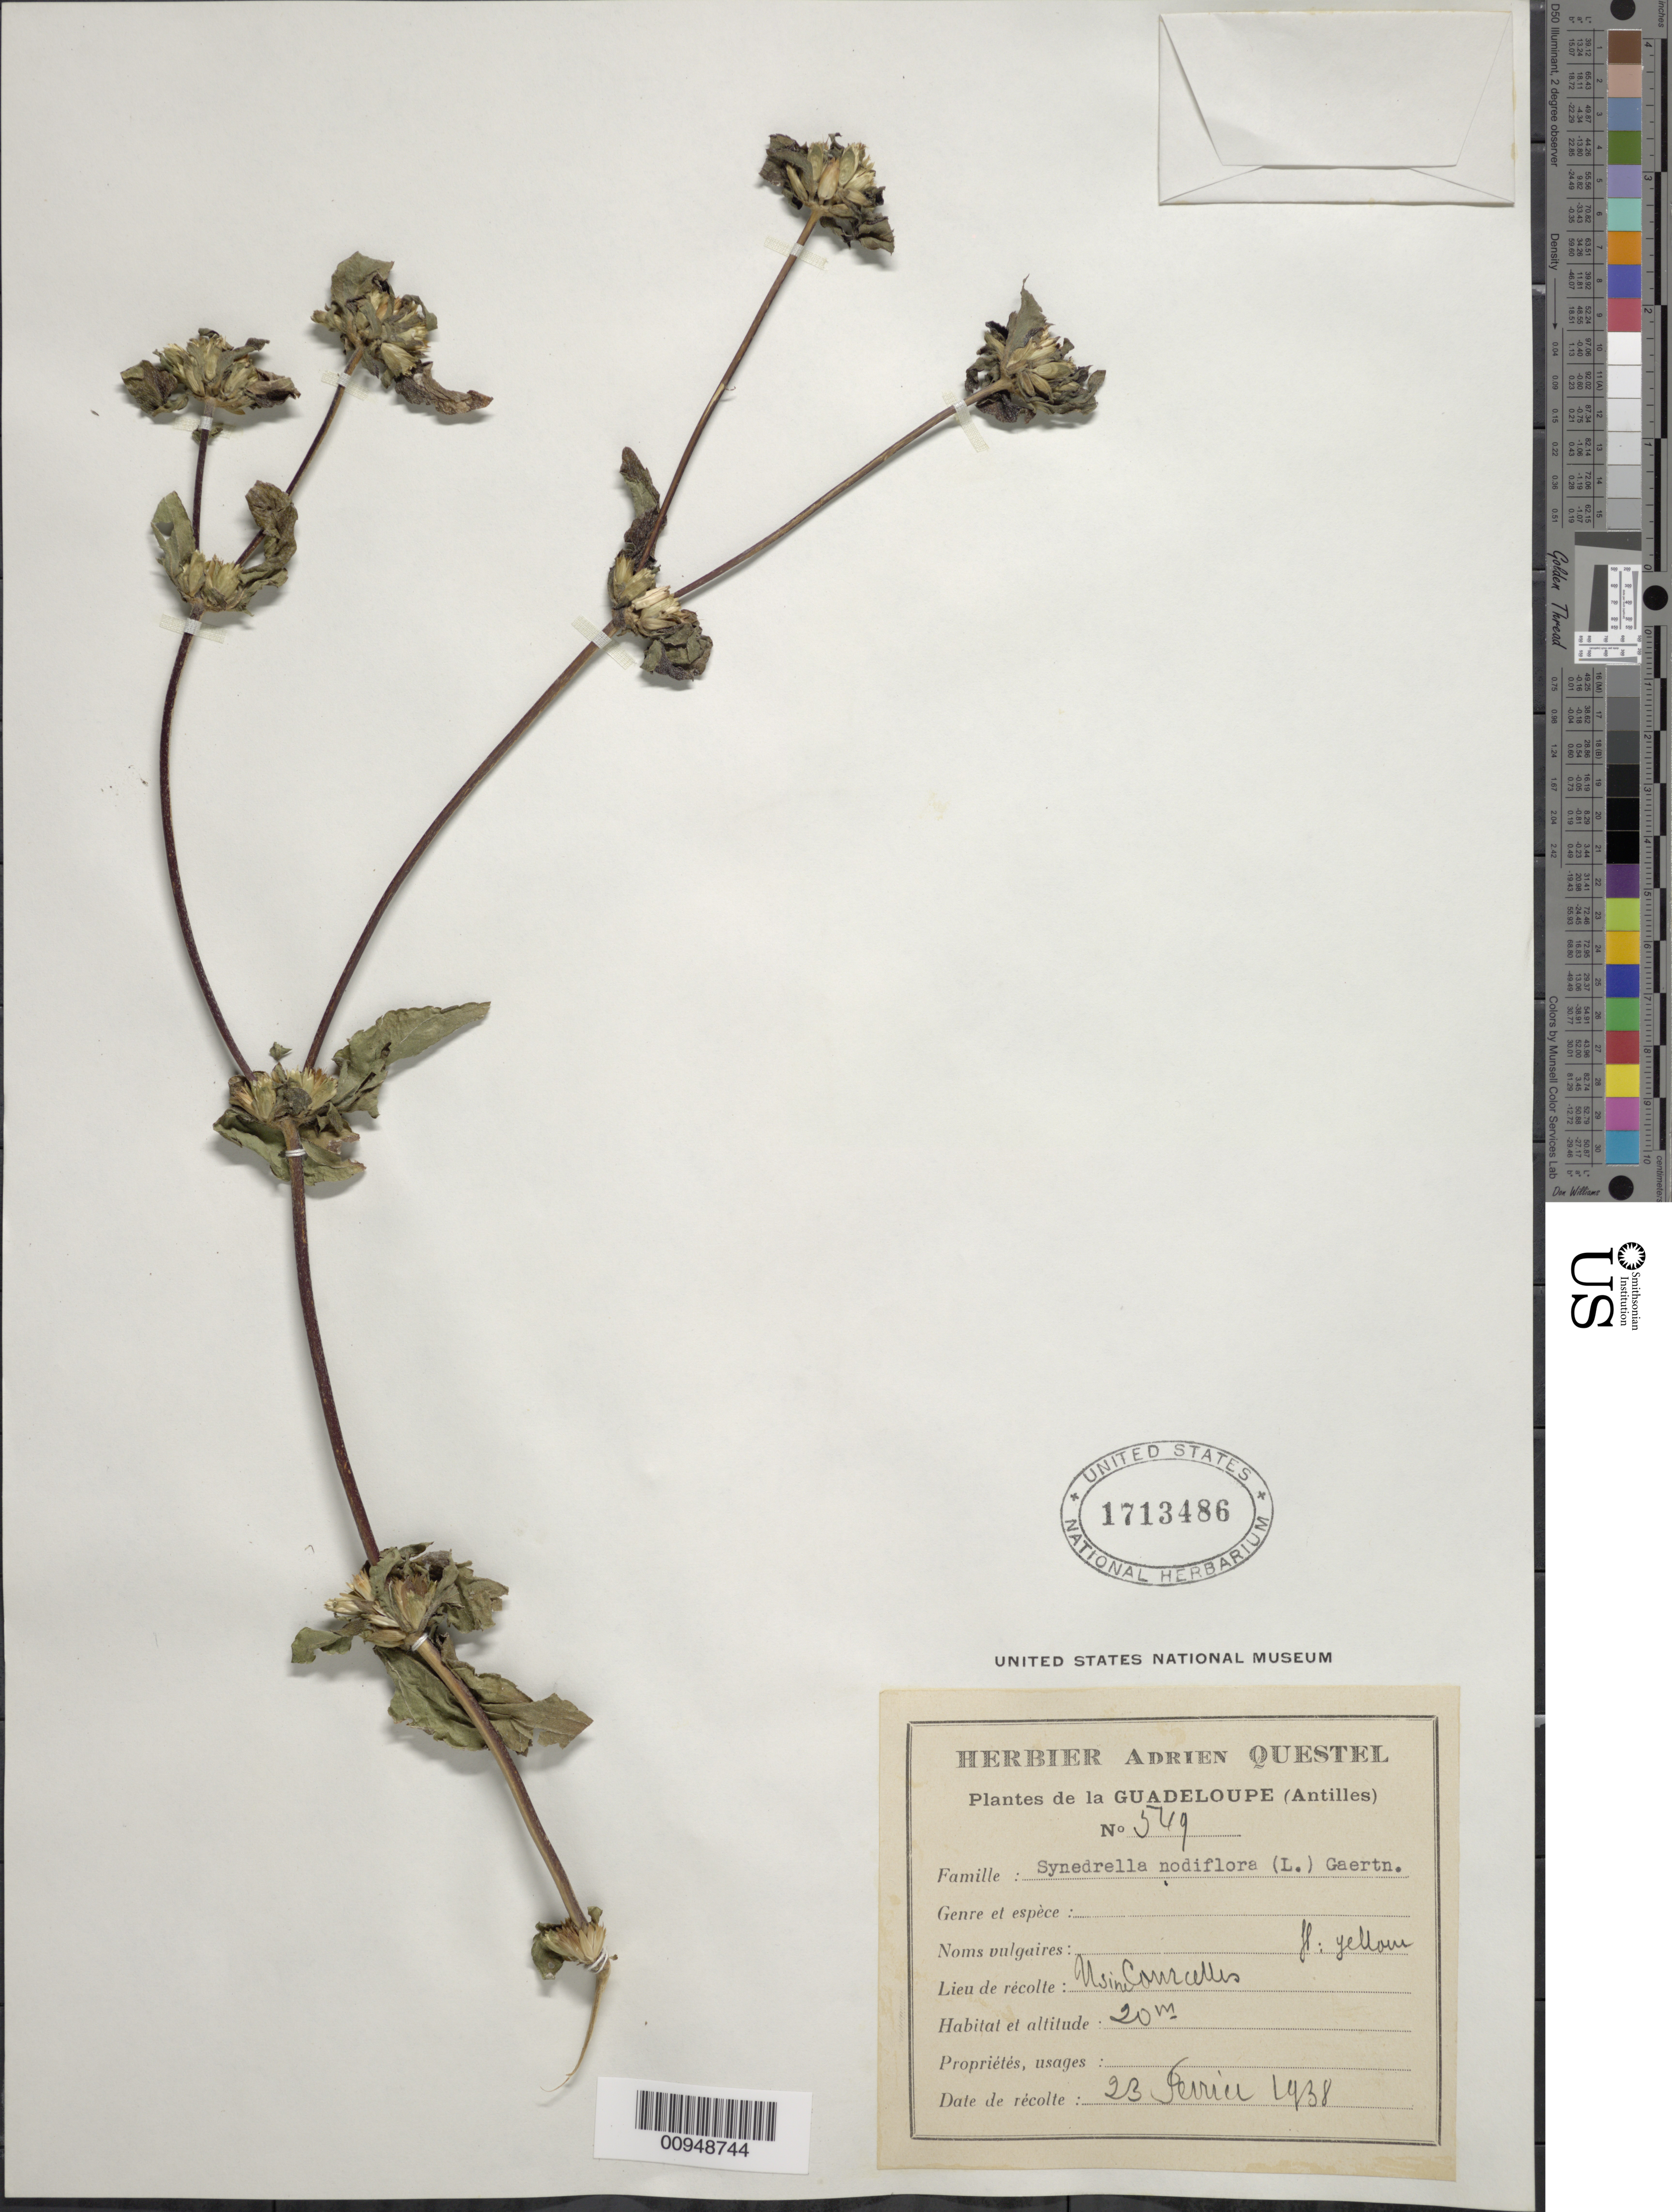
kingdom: Plantae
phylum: Tracheophyta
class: Magnoliopsida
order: Asterales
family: Asteraceae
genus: Synedrella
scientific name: Synedrella nodiflora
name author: (L.) Gaertn.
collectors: A. Questel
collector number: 549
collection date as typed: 23 Feb 1938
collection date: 1938-02-23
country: Guadeloupe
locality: Msine Courelles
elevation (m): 20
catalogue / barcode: US 1713486